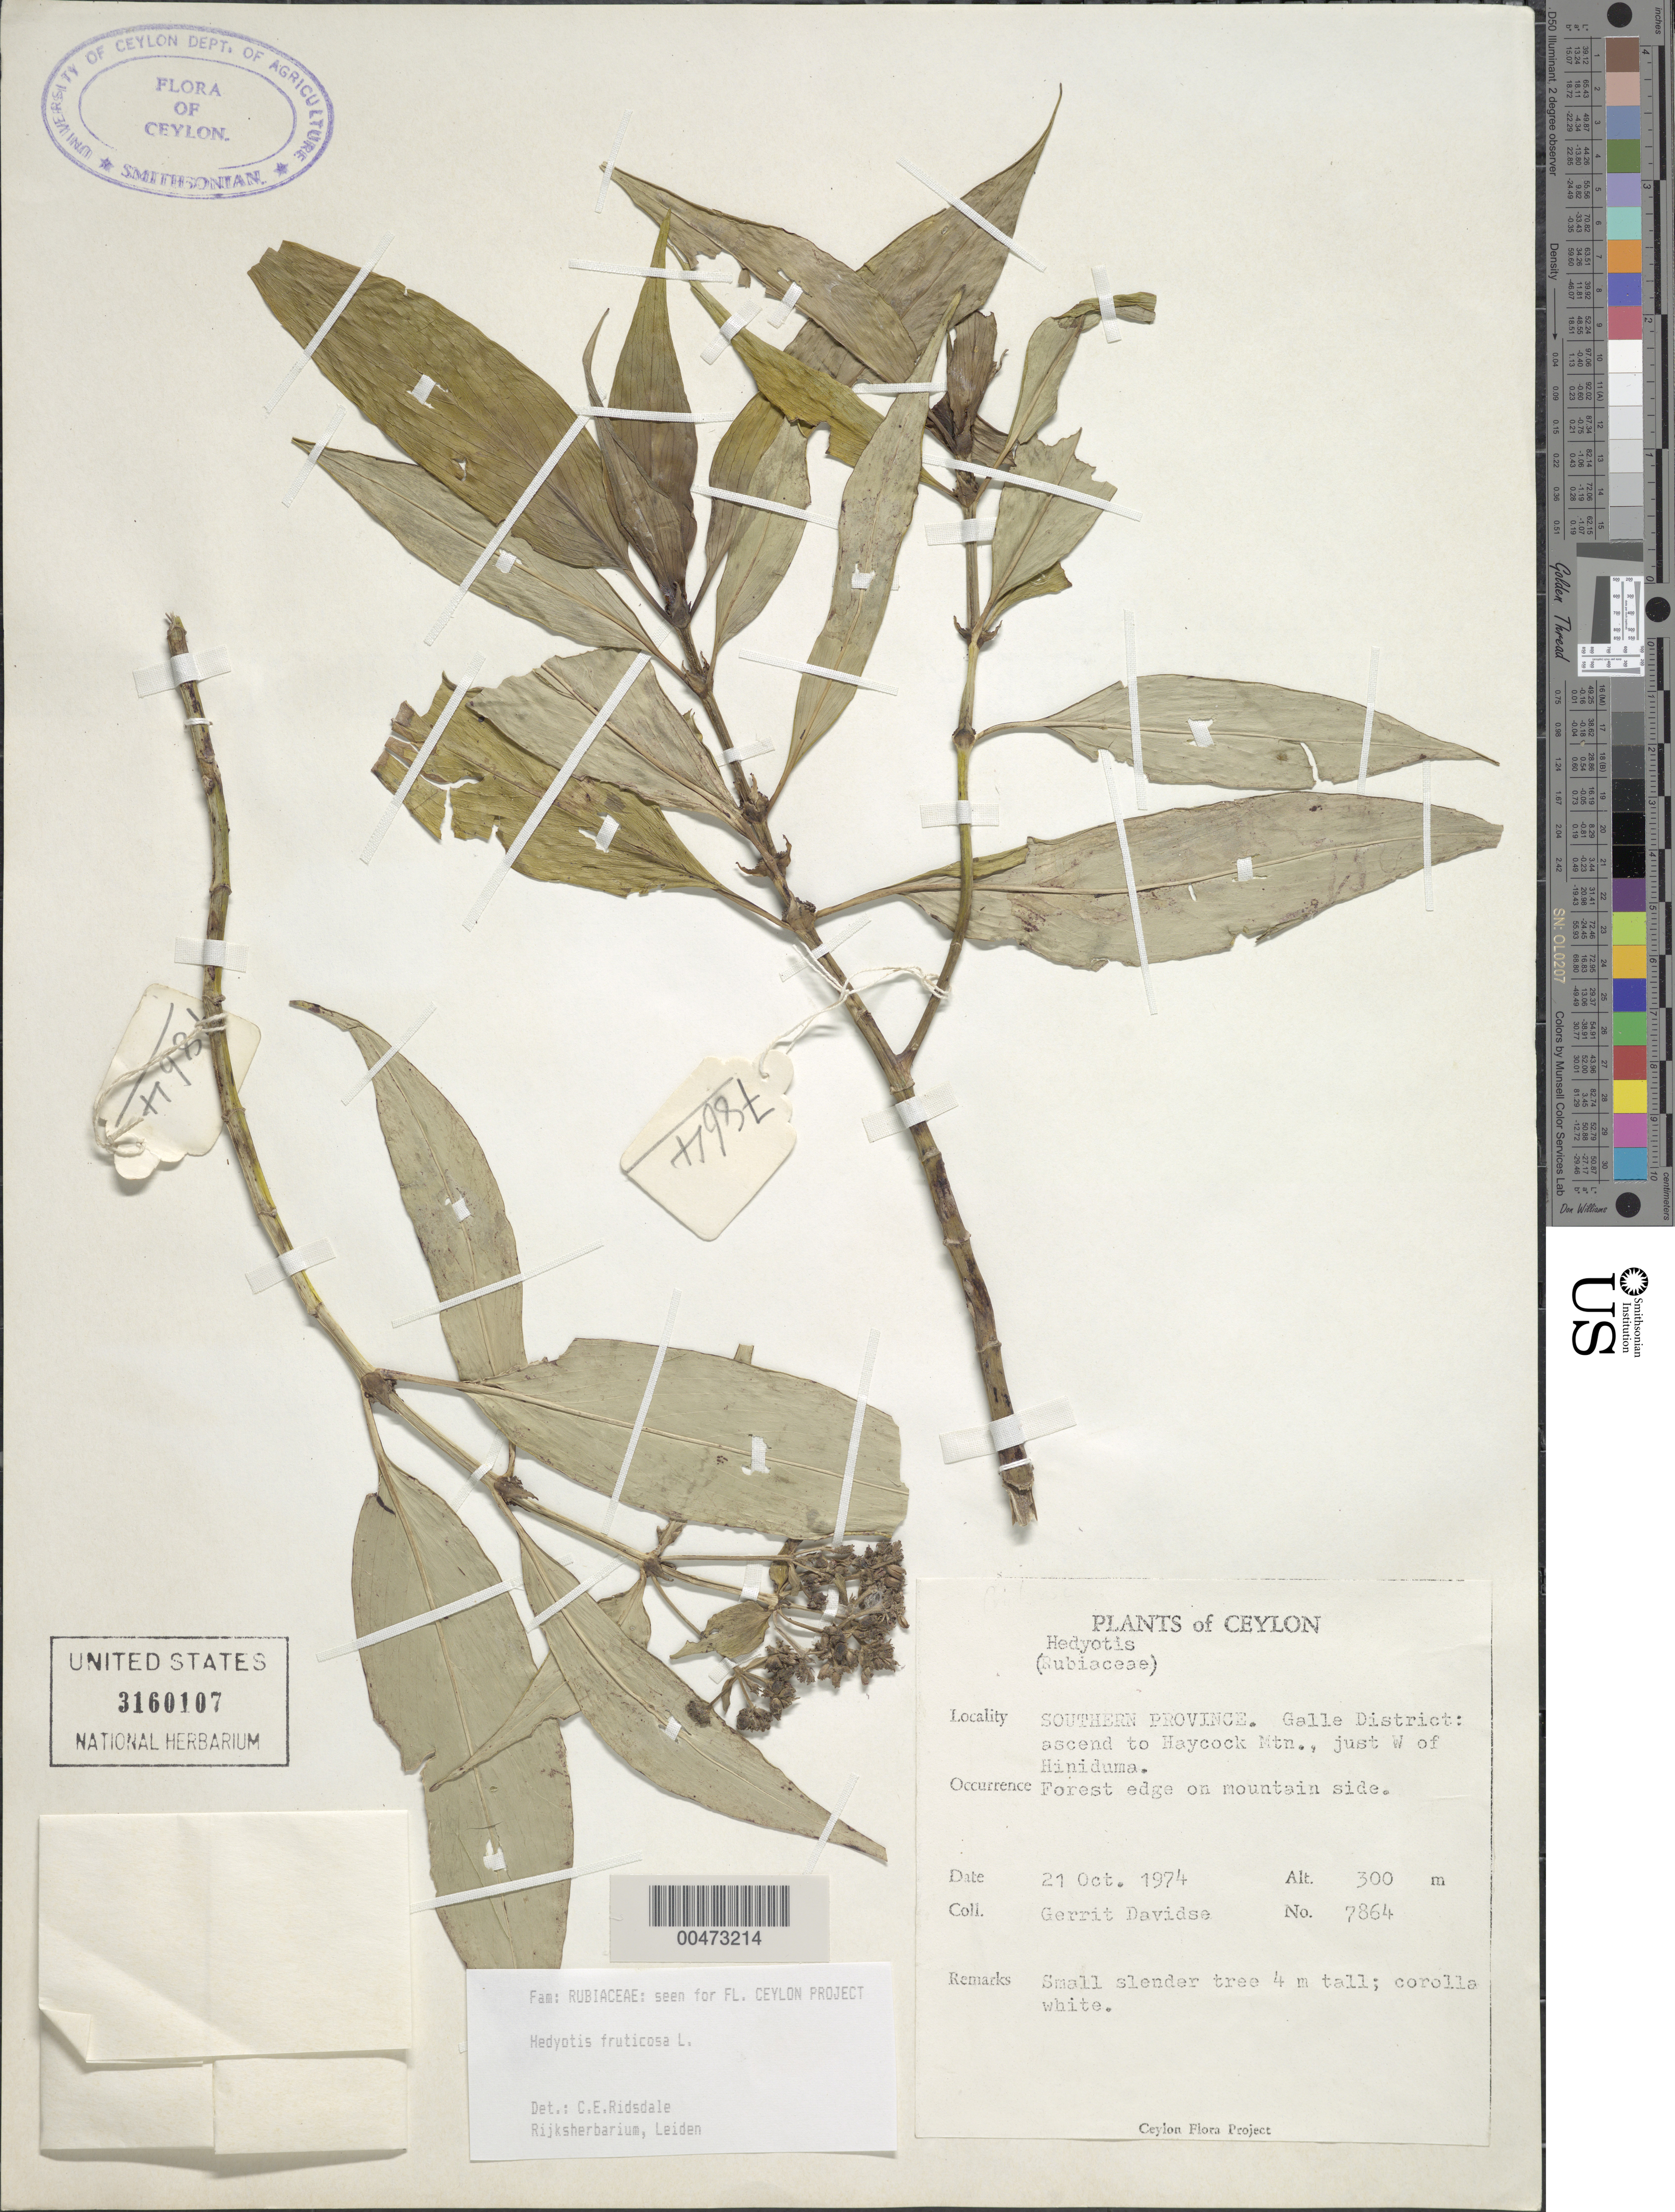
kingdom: Plantae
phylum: Tracheophyta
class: Magnoliopsida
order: Gentianales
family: Rubiaceae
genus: Hedyotis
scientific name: Hedyotis fruticosa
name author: L.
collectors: G. Davidse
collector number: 7864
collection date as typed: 21 Oct 1974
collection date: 1974-10-21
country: Sri Lanka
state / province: Southern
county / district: Galle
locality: ascent to Haycock Mt., just W of Hiniduma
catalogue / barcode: US 3160107